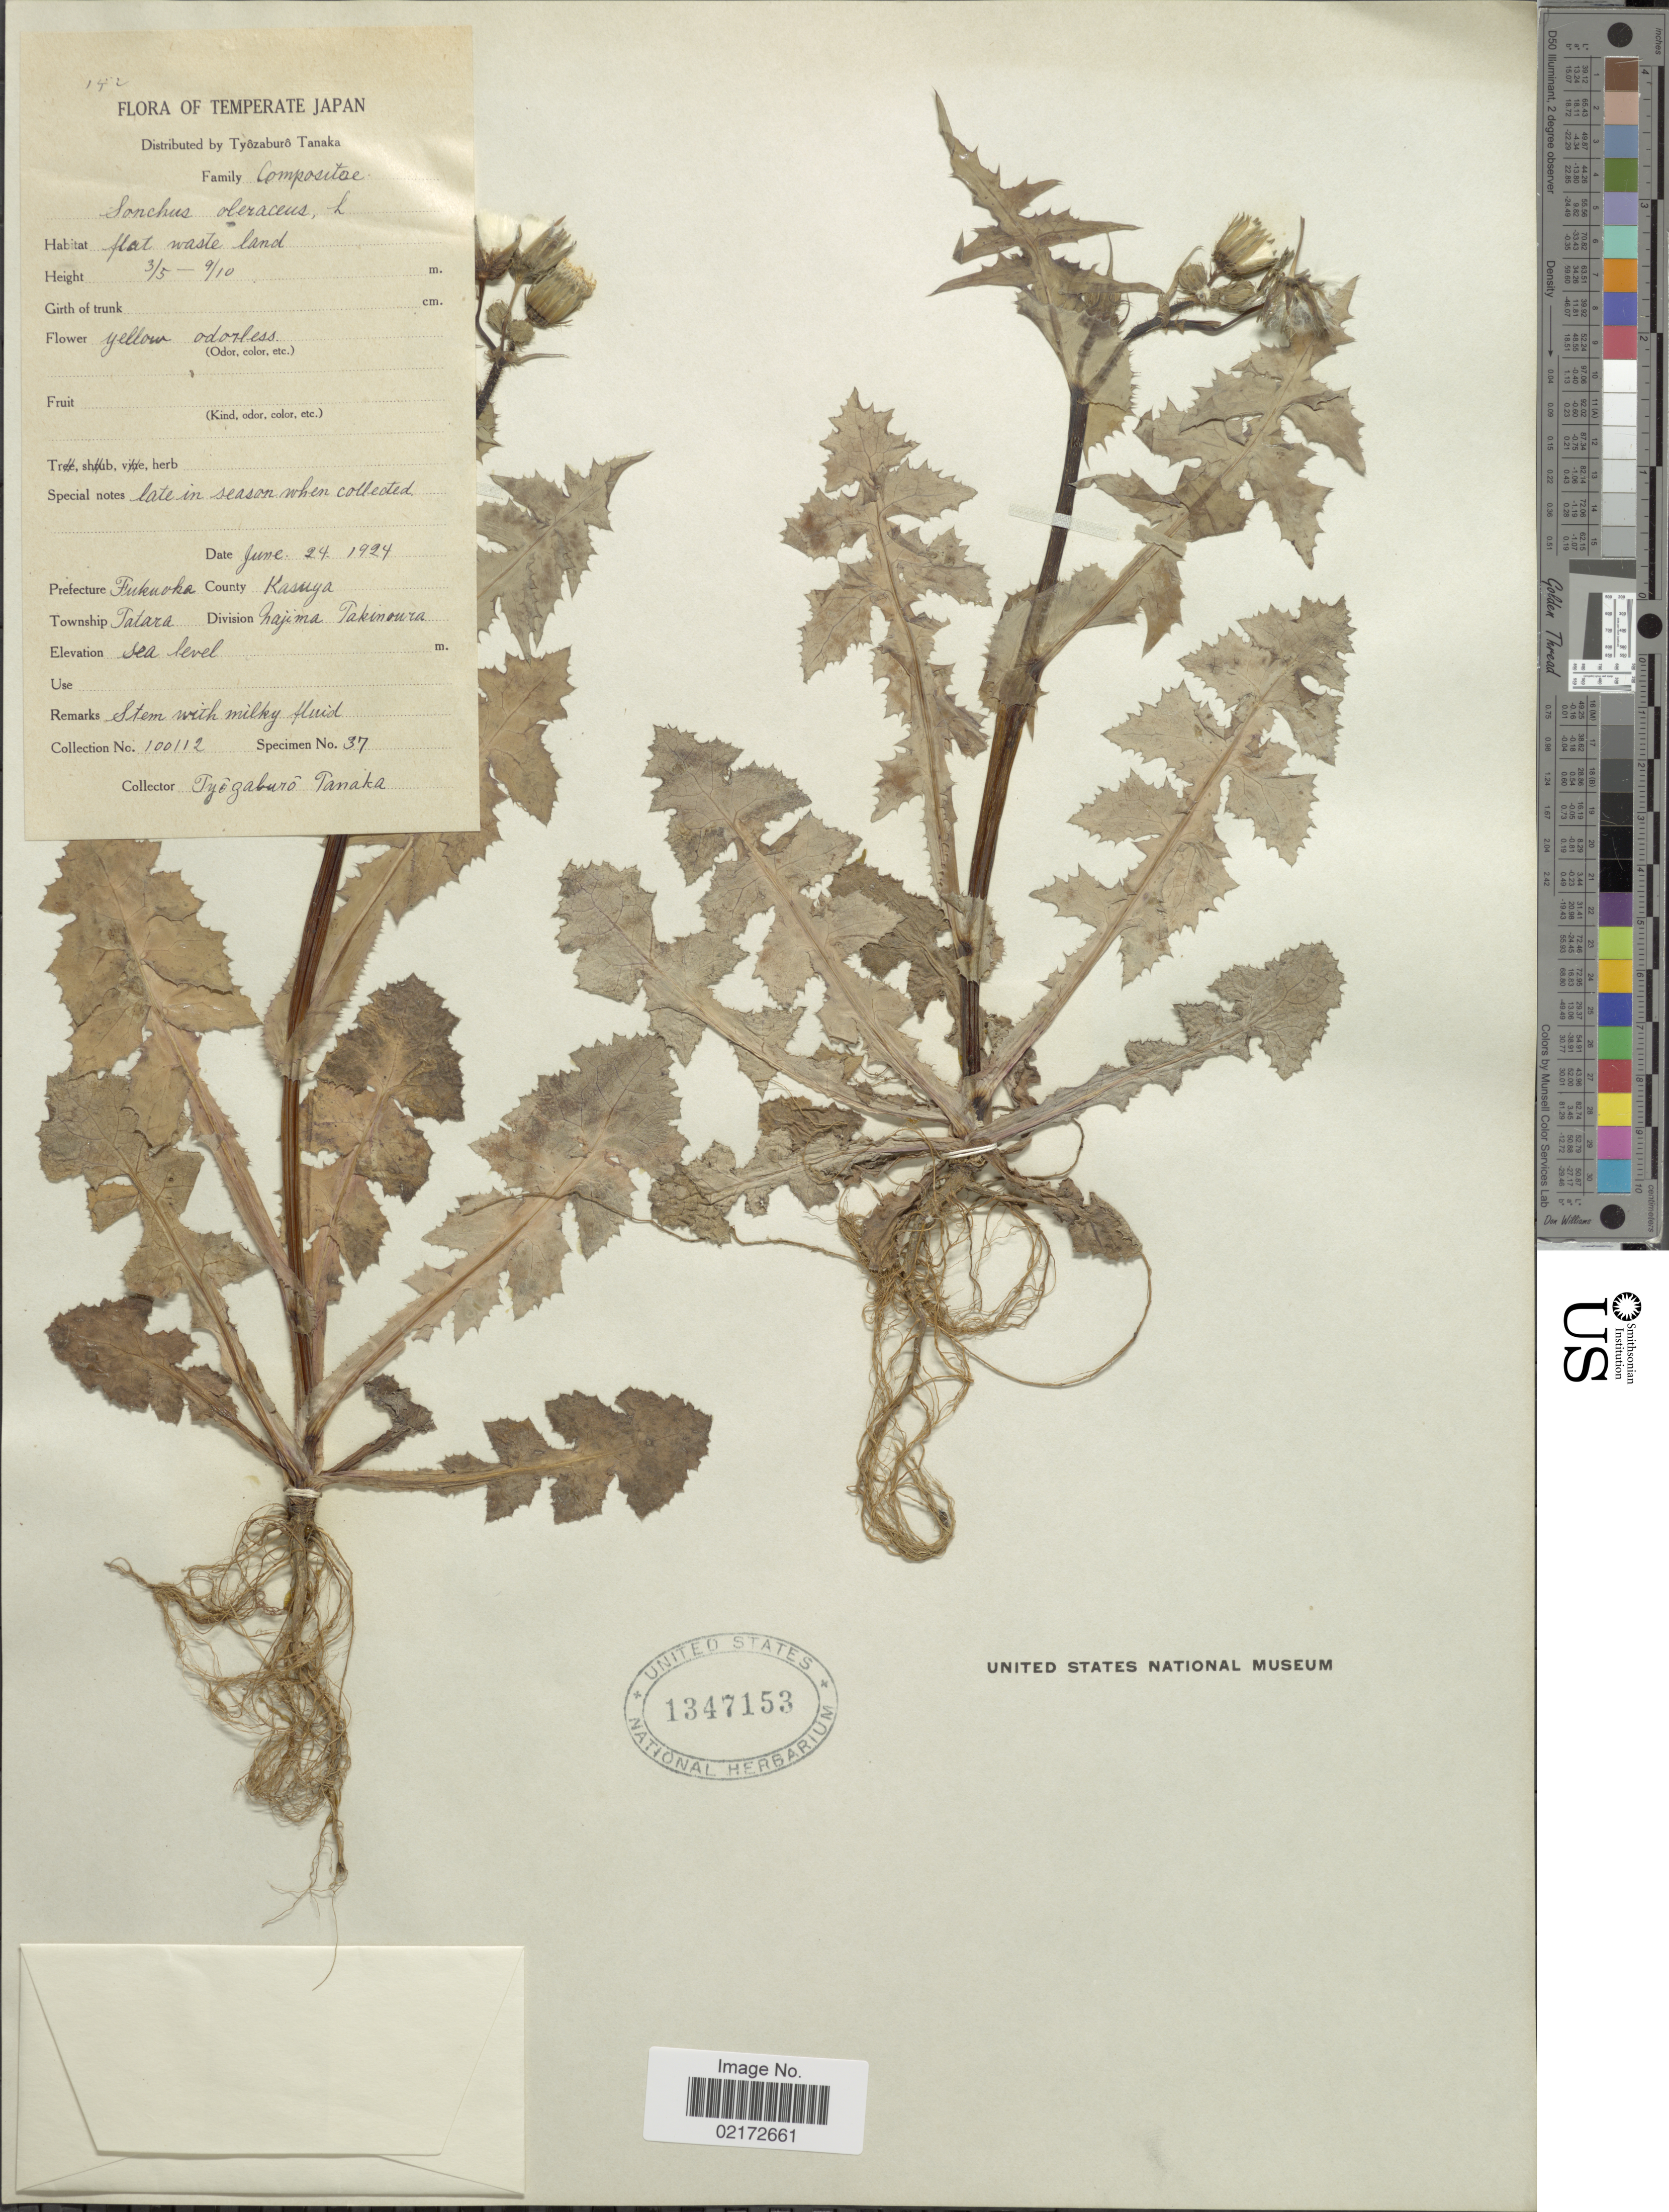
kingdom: Plantae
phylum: Tracheophyta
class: Magnoliopsida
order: Asterales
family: Asteraceae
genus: Sonchus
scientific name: Sonchus oleraceus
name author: L.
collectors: T. Tanaka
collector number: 100112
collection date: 1924-06-24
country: Japan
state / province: Hukuoka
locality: Fukuoka. County Kasuya. Tatara. Najima Takinoura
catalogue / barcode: US 1347153